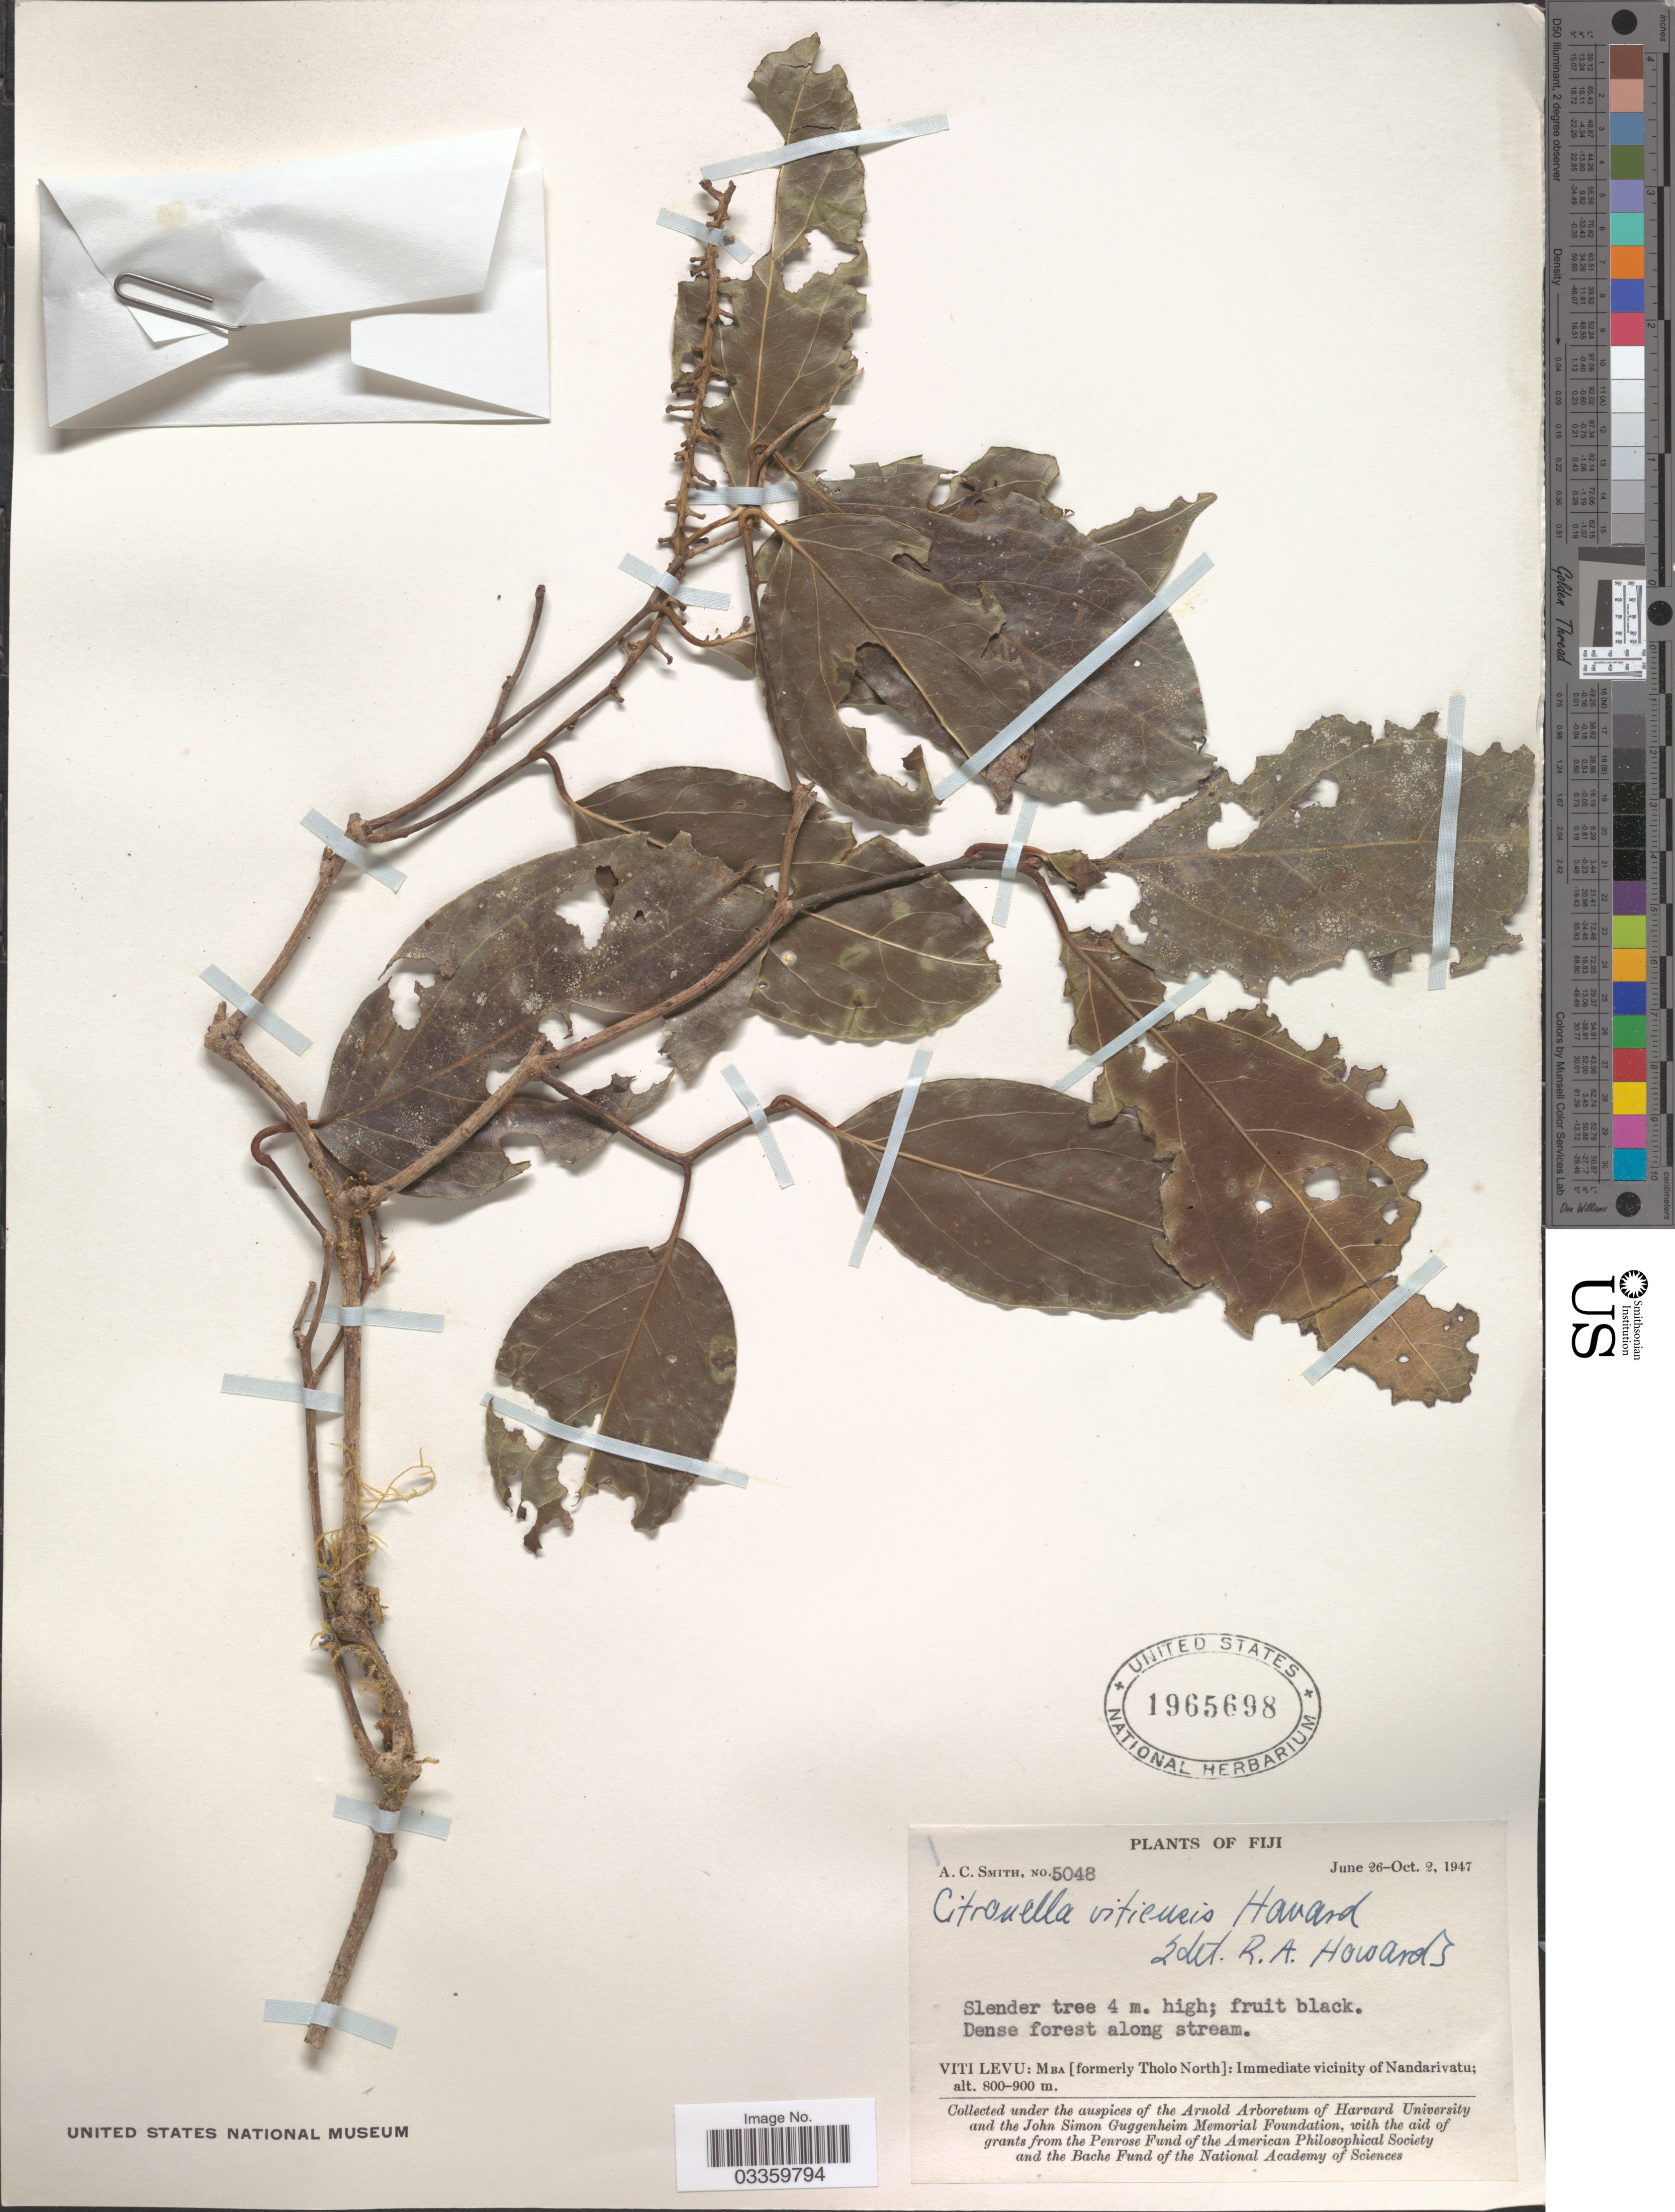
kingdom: Plantae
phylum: Tracheophyta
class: Magnoliopsida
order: Cardiopteridales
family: Cardiopteridaceae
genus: Citronella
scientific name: Citronella vitiensis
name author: R.A. Howard in A.C. Sm.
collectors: A. C. Smith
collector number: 5048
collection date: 1947-06-26/1947-10-02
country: Fiji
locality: Viti Levu: MBA (formerly Tholo North): Immediate vicinity of Nandarivatu.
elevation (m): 800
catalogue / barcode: US 1965698